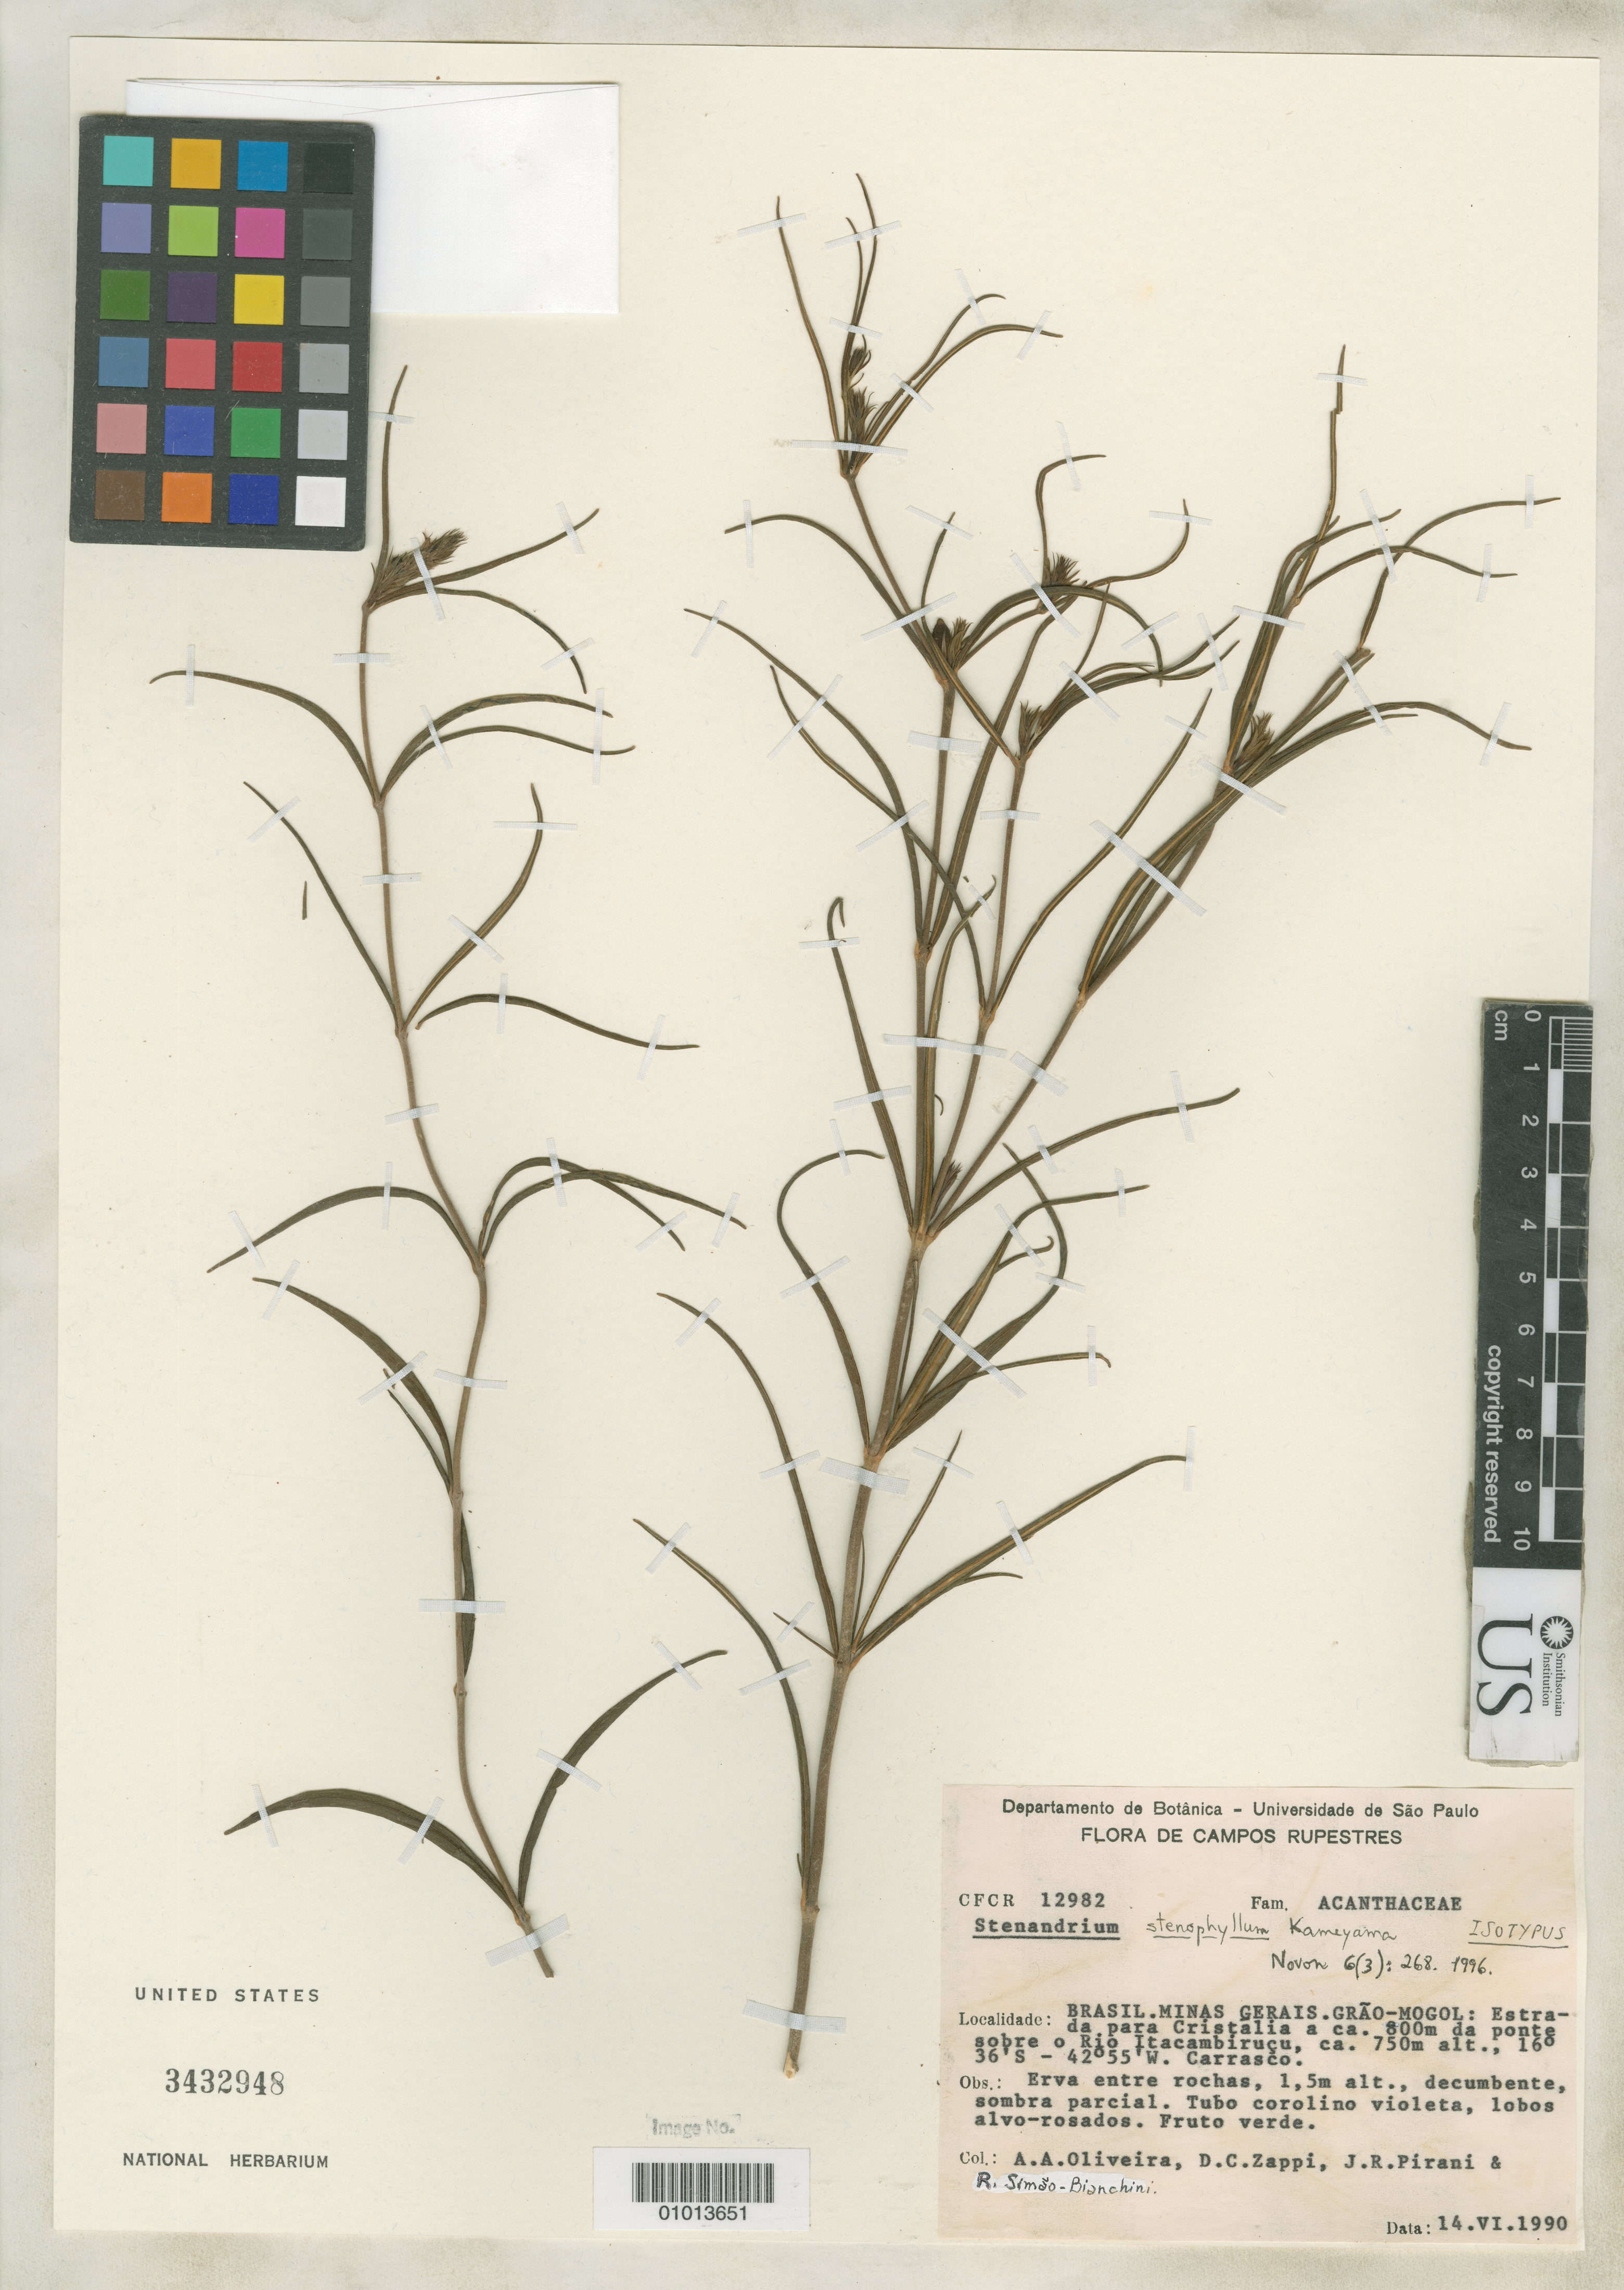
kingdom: Plantae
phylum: Tracheophyta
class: Magnoliopsida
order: Lamiales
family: Acanthaceae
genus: Stenandrium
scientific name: Stenandrium stenophyllum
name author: Kameyama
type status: Isotype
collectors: A. Oliveira, D. Zappi, J. R. Pirani & R. Siamao-Bianchini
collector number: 12982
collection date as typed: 14 Jun 1990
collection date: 1990-06-14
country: Brazil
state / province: Minas Gerais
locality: Grão-Mogol. Estrada para Cristalia a ca. 800 m da ponte sobre o Rio Itacambiruçu.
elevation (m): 750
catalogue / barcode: US 3432948